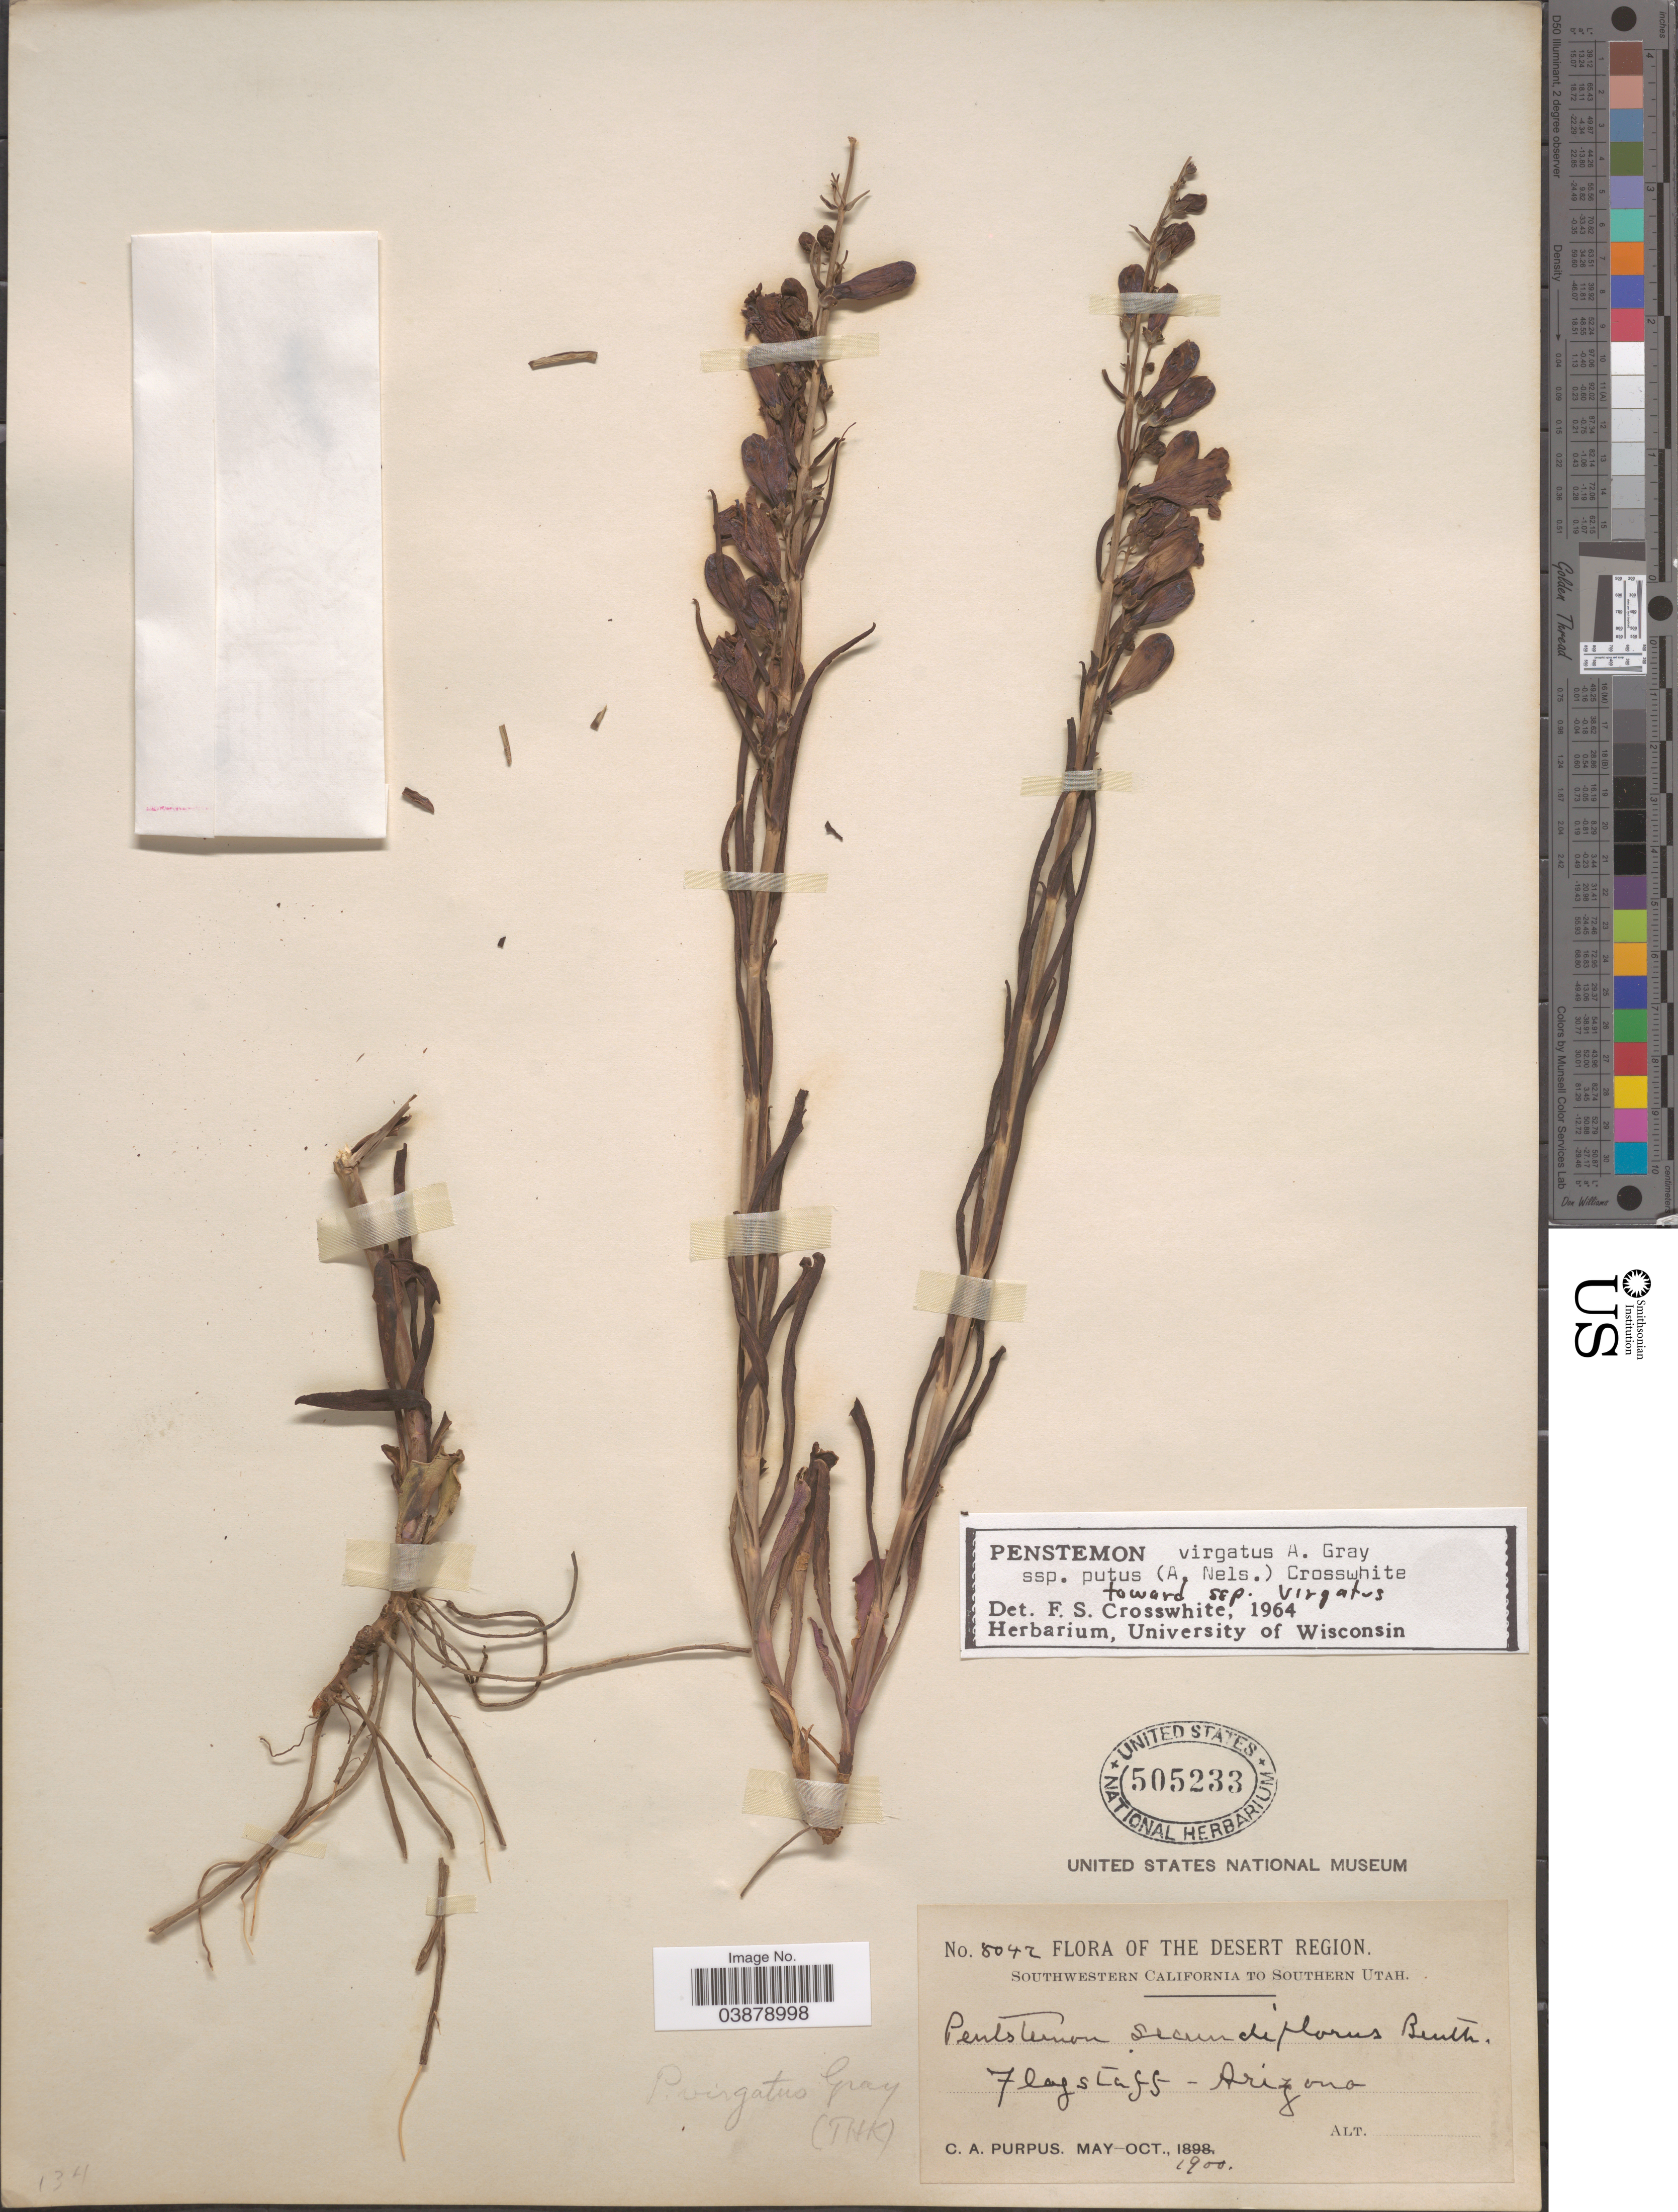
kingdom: Plantae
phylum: Tracheophyta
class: Magnoliopsida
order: Lamiales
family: Plantaginaceae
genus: Penstemon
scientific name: Penstemon virgatus subsp. putus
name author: (A. Nelson) Crosswh.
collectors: C. A. Purpus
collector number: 8042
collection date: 1900-05/1900-10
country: United States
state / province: Arizona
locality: The Desert Region. Flagstaff.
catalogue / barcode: US 505233